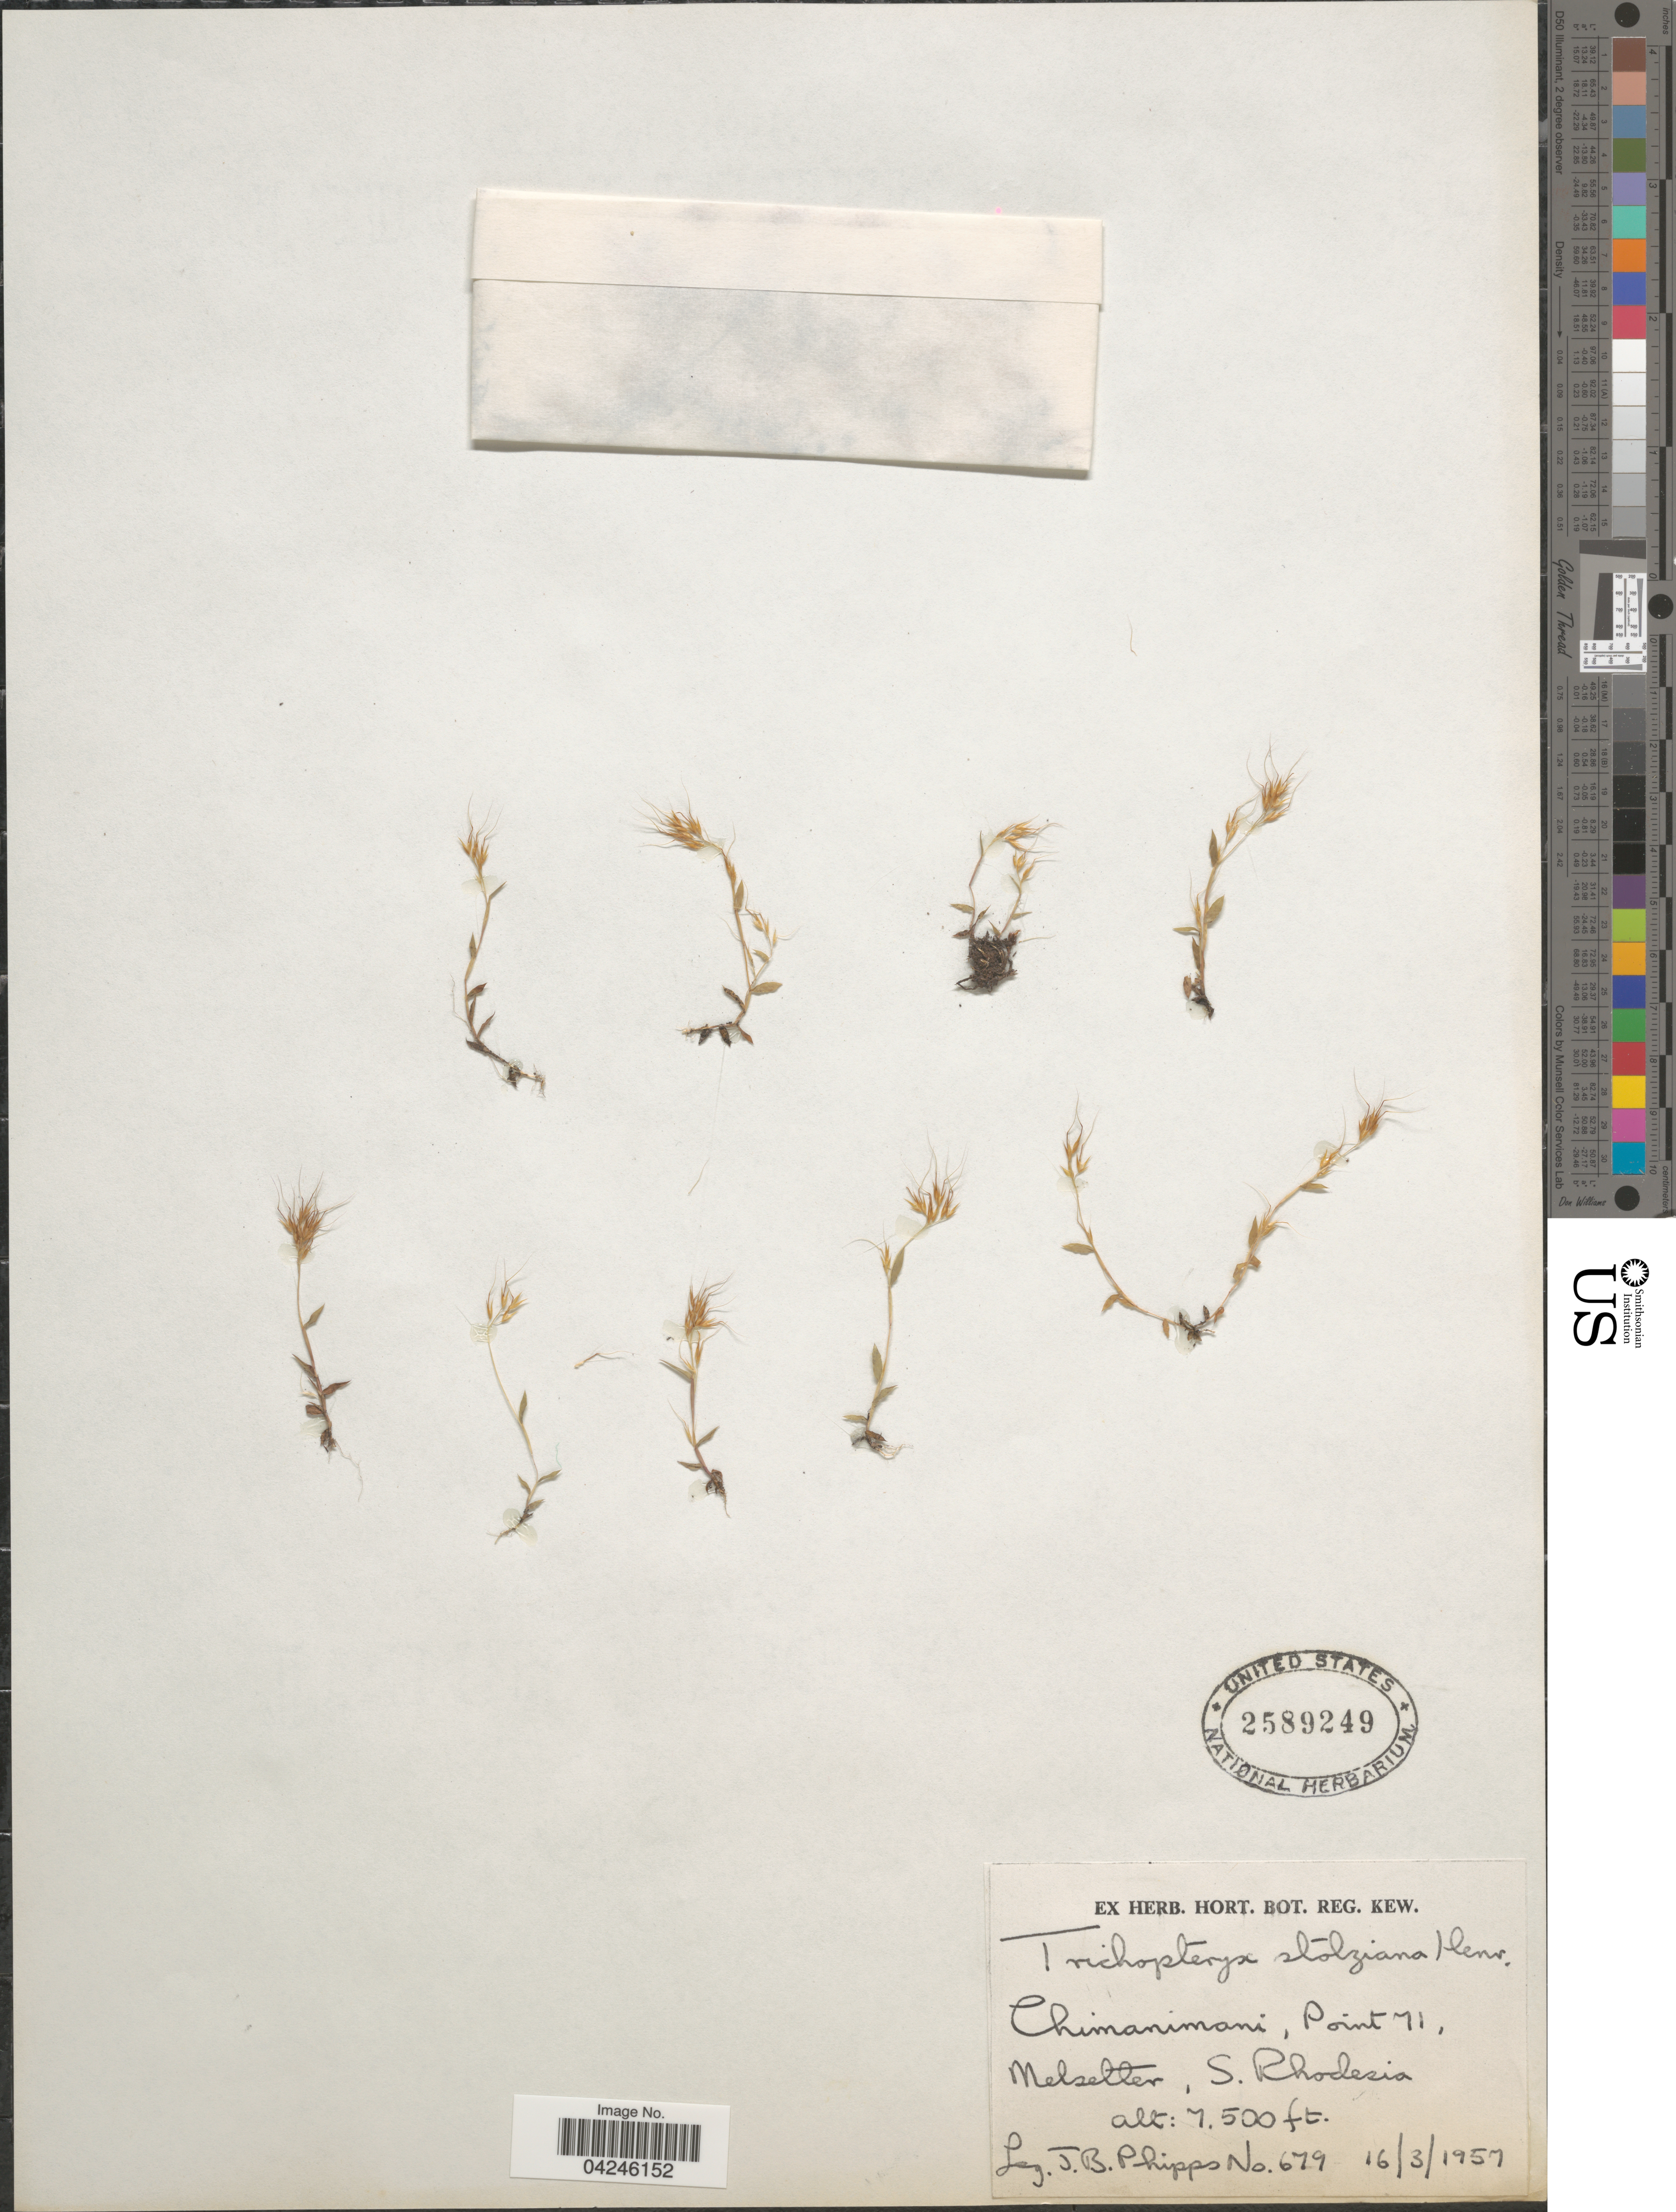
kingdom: Plantae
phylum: Tracheophyta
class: Liliopsida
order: Poales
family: Poaceae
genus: Trichopteryx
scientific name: Trichopteryx stolziana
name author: Henr.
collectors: J. Phipps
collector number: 679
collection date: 1957-03-16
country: Zimbabwe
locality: Chimanimani, Point 71, Melsetter, S. Rhodesia.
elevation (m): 2286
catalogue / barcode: US 2589249